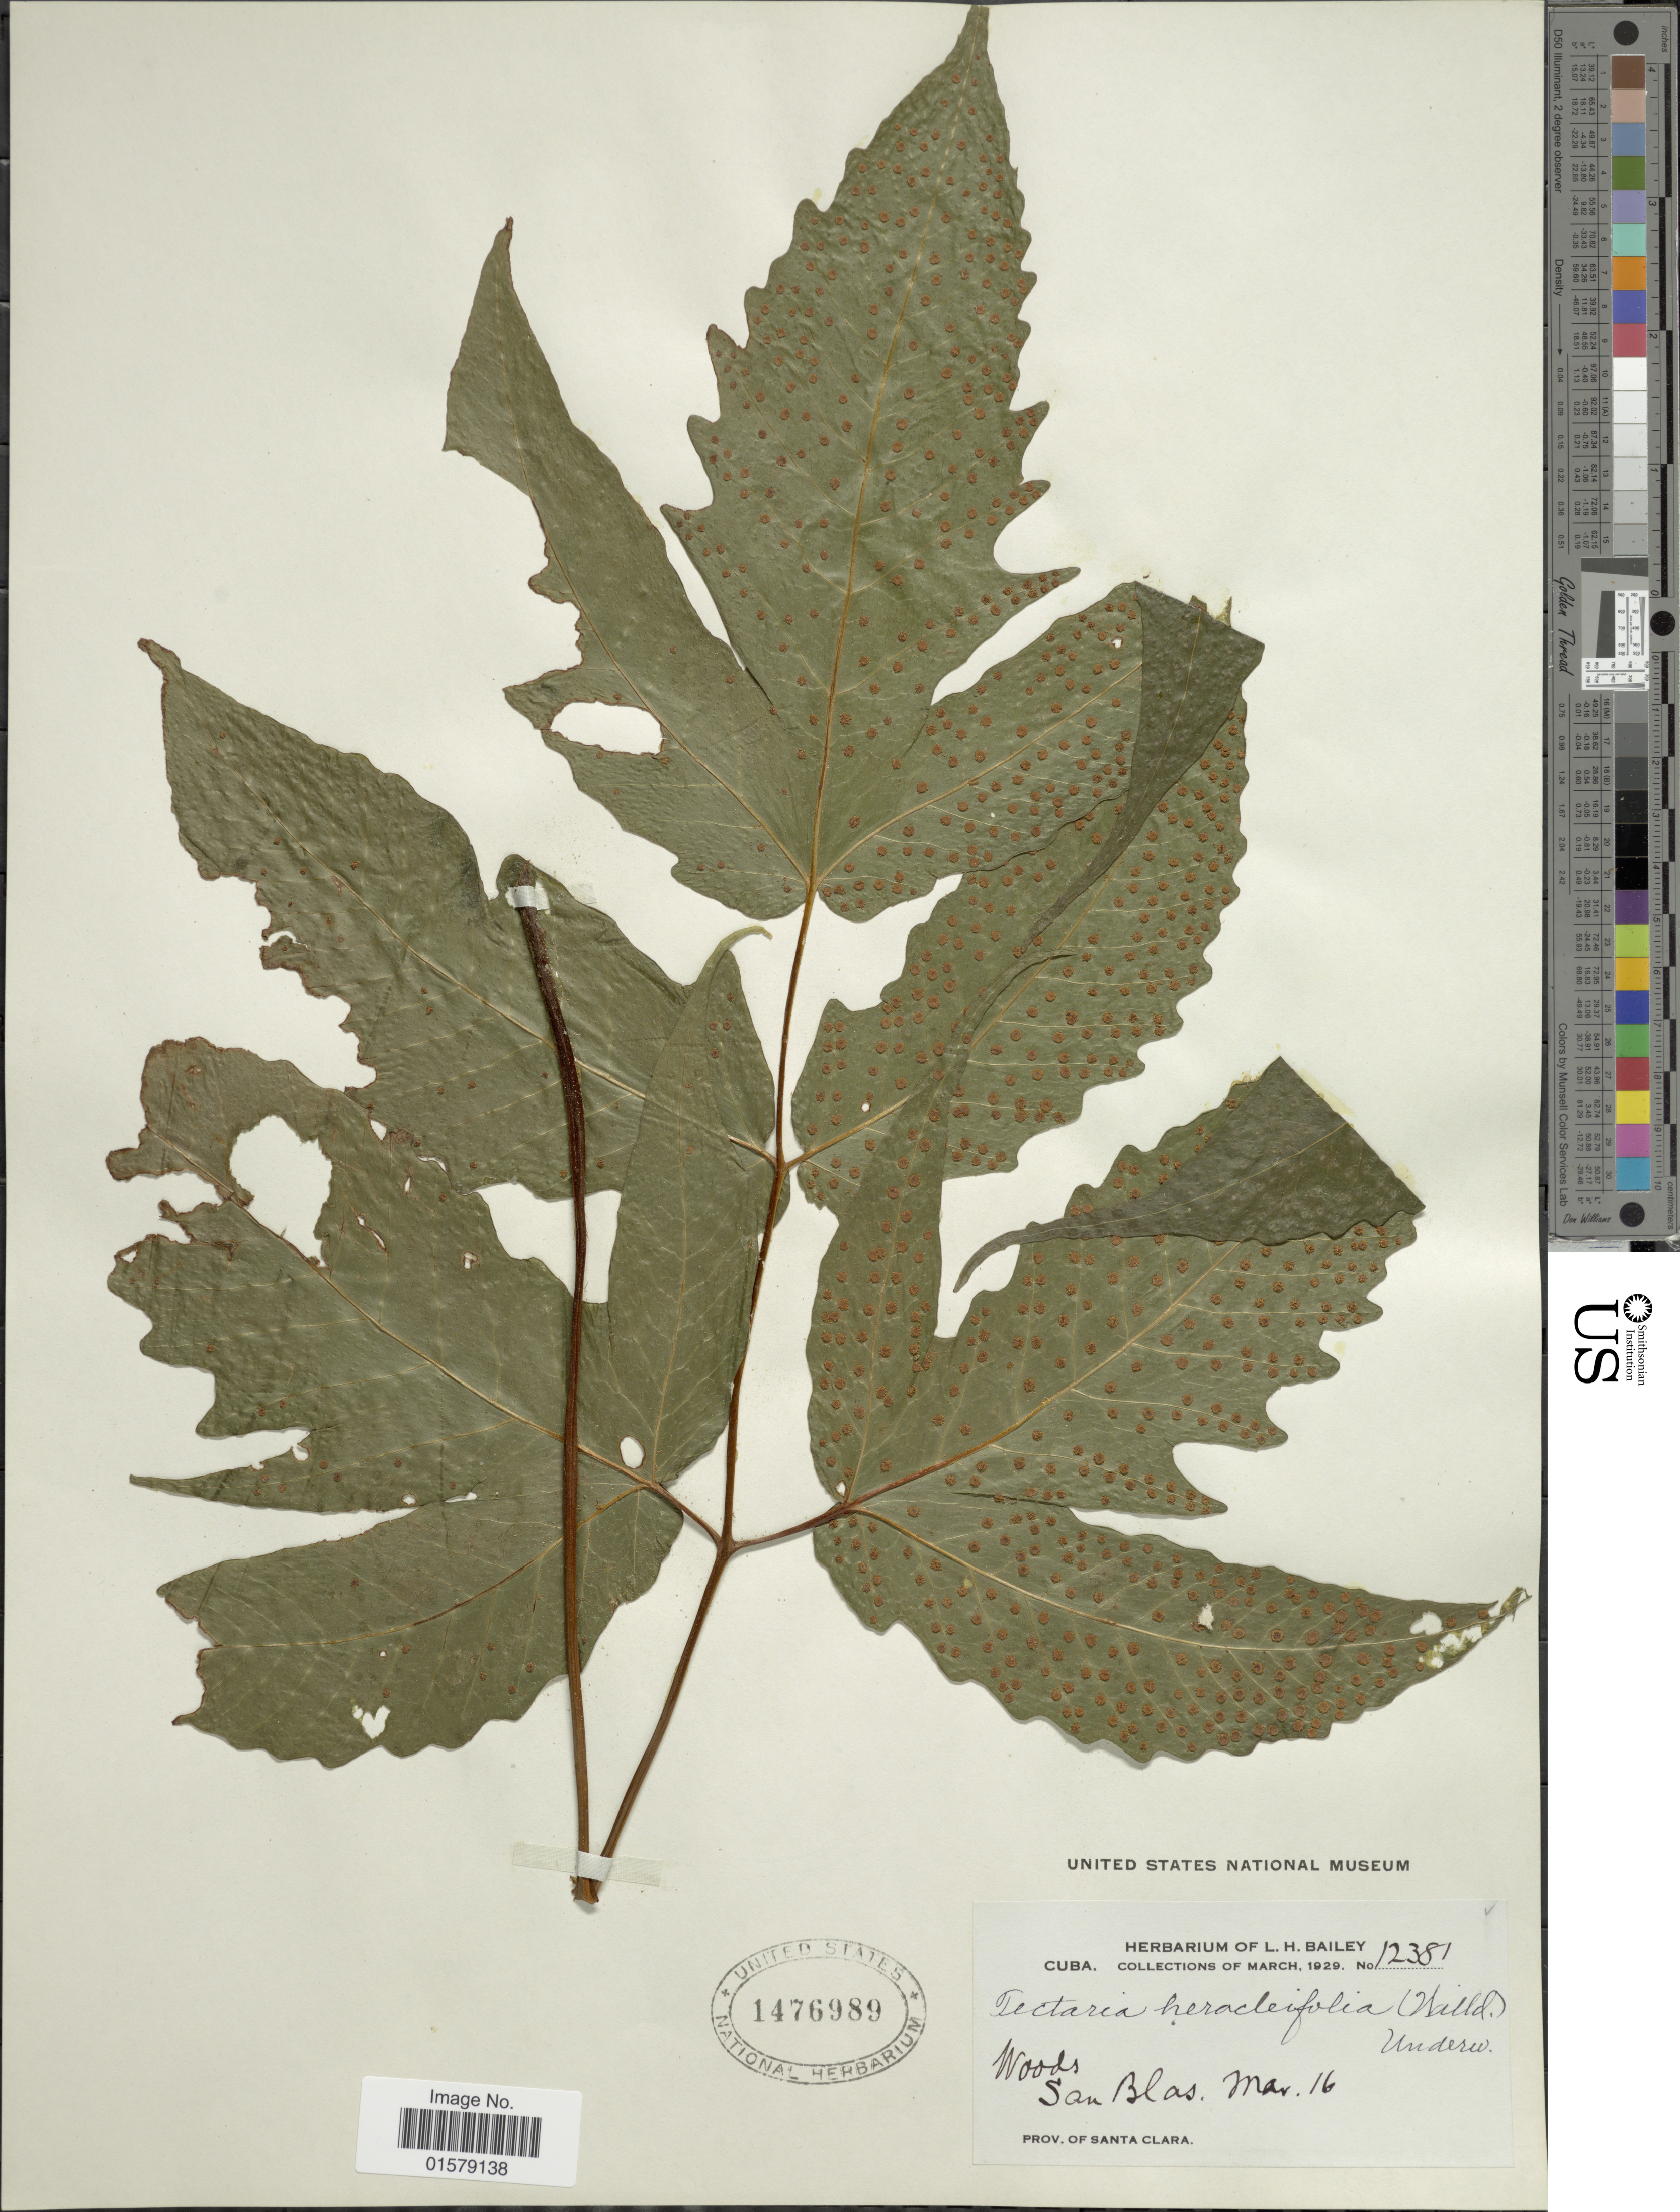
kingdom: Plantae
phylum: Tracheophyta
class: Polypodiopsida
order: Polypodiales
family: Tectariaceae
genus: Tectaria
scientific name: Tectaria heracleifolia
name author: (Willd.) Underw.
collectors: L. H. Bailey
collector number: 12381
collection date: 1929-03-16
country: Cuba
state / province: Las Villas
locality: Province of Santa Clara, San Blas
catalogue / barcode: US 1476989